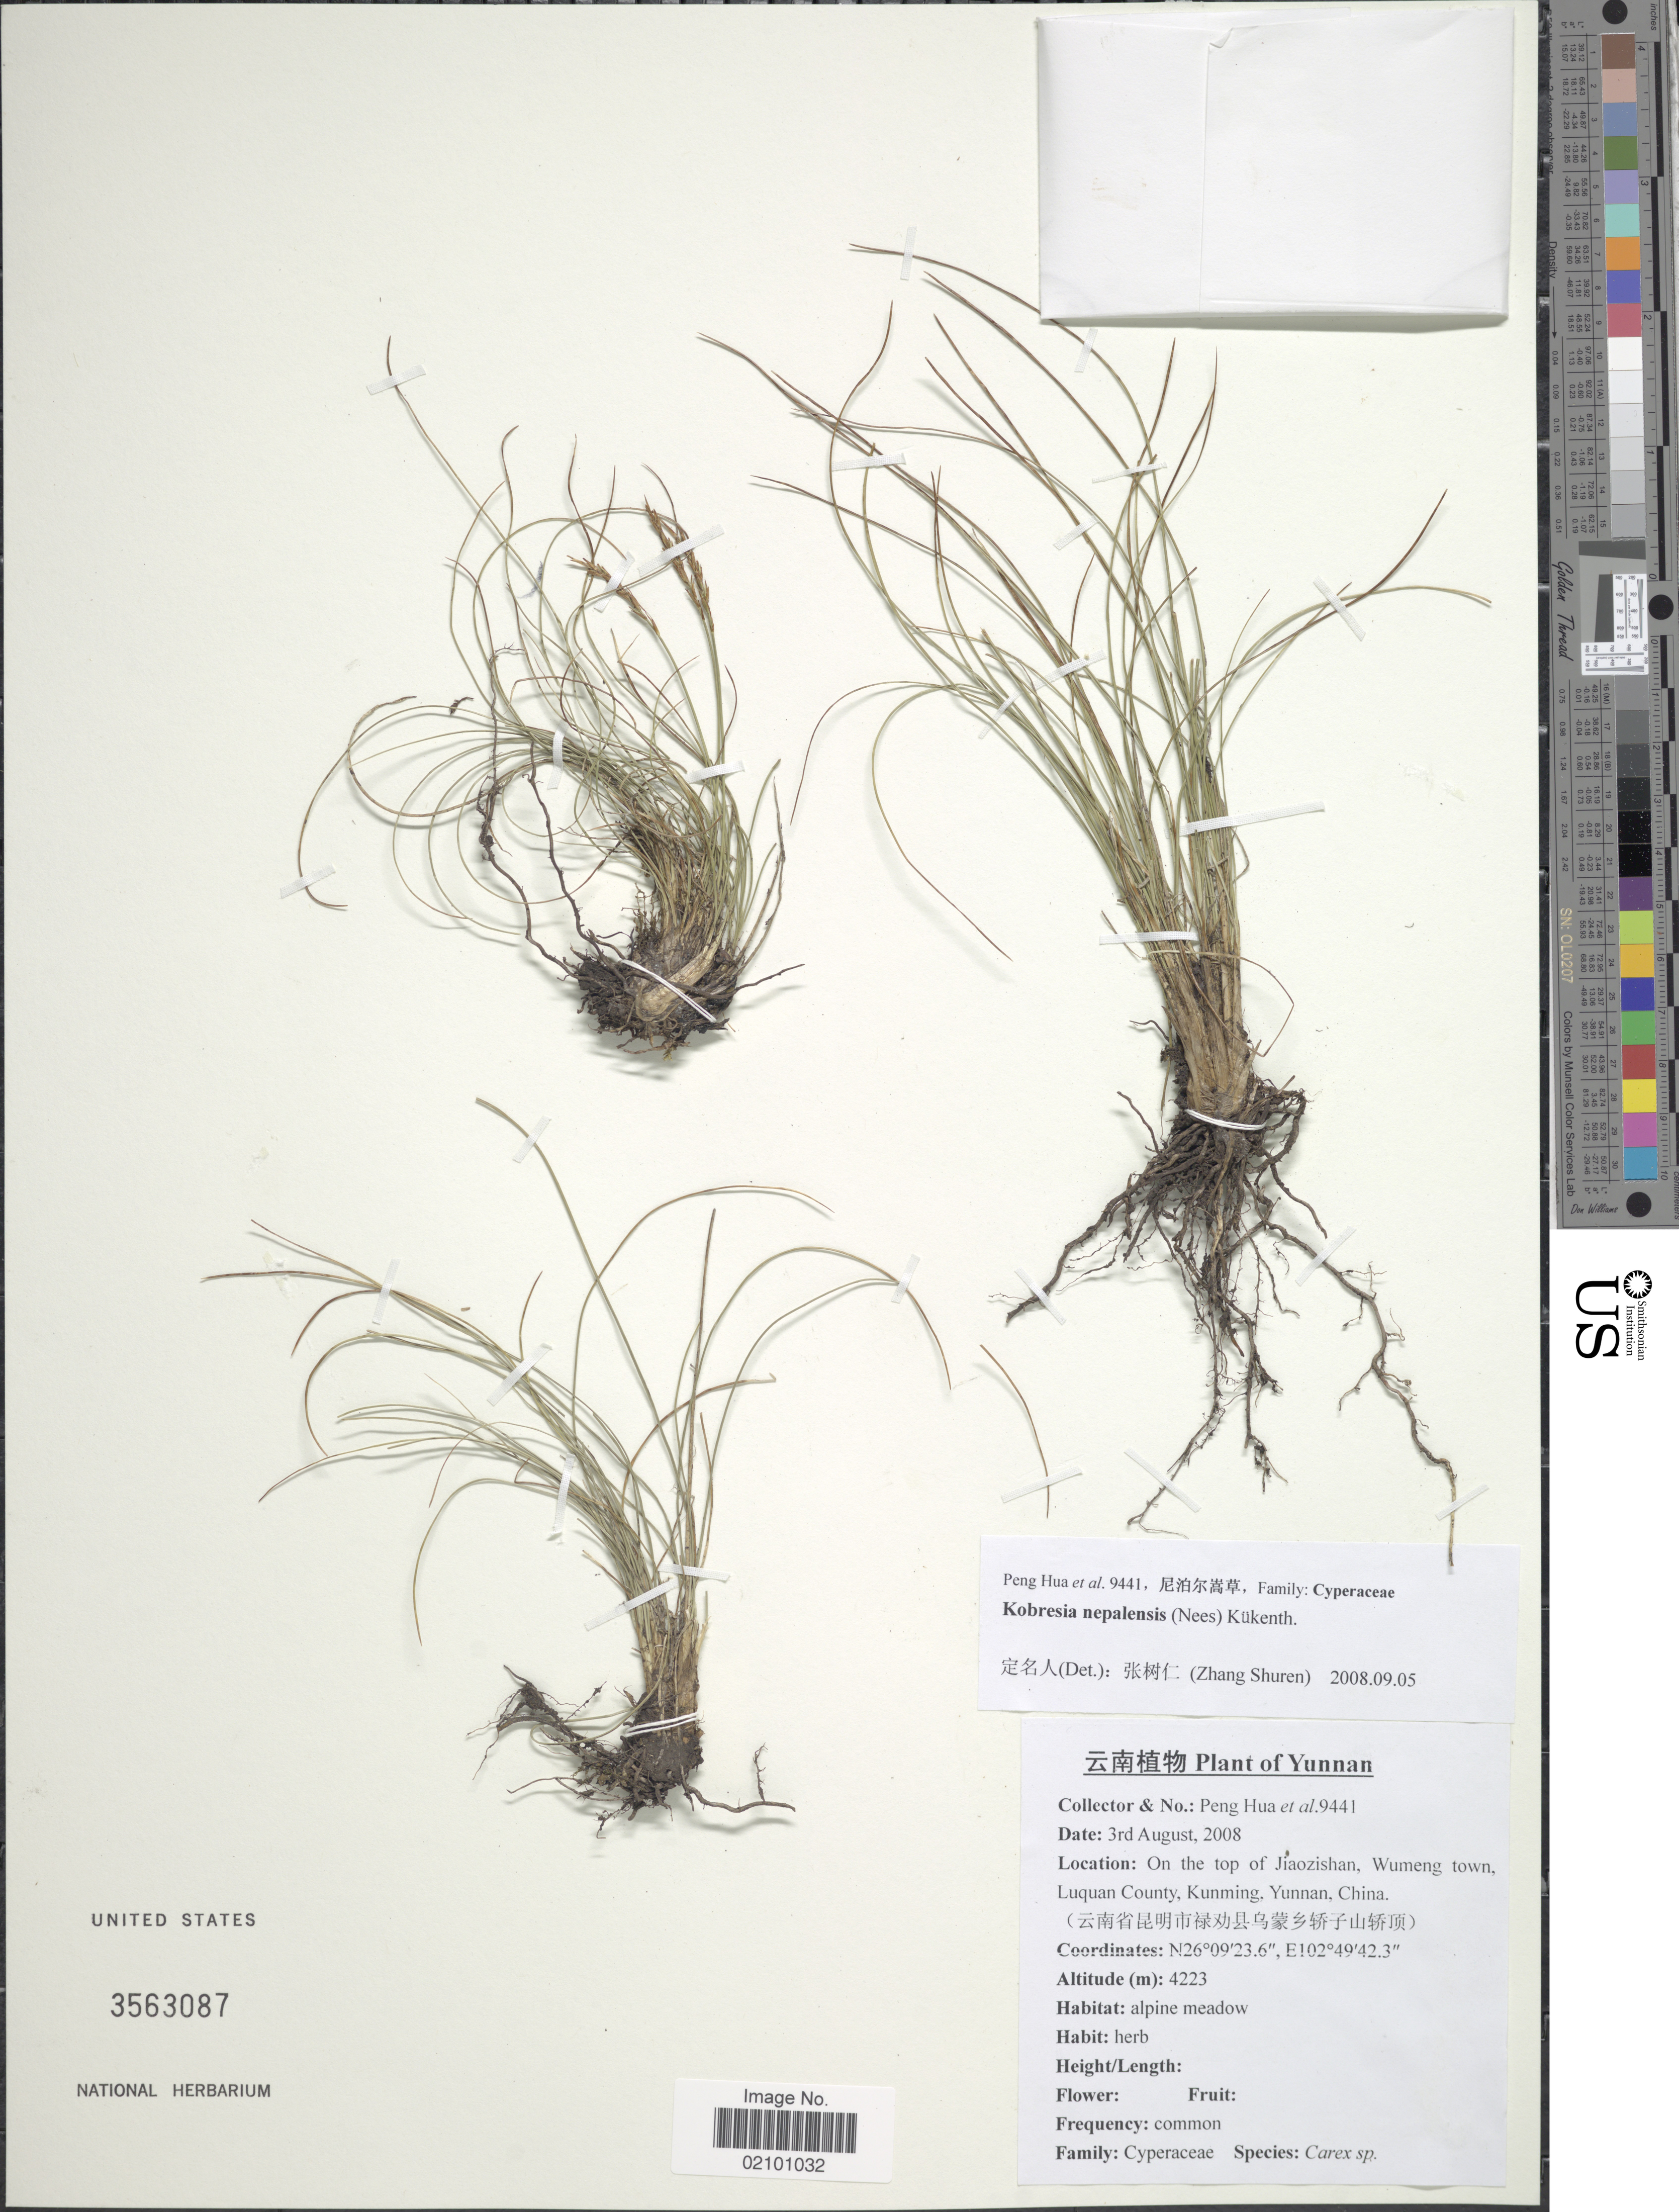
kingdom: Plantae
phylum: Tracheophyta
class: Liliopsida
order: Poales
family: Cyperaceae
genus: Carex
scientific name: Carex unciniiformis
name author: Boeckeler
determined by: Strong, M. T., (US), Smithsonian Institution - National Museum of Natural History (UNITED STATES)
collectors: H. Peng & et al.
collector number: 9441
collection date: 2008-08-03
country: China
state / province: Yunnan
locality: On the top o Jiaozishan, Wumeng town, Luquan County, Kunming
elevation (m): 4223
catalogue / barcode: US 3563087